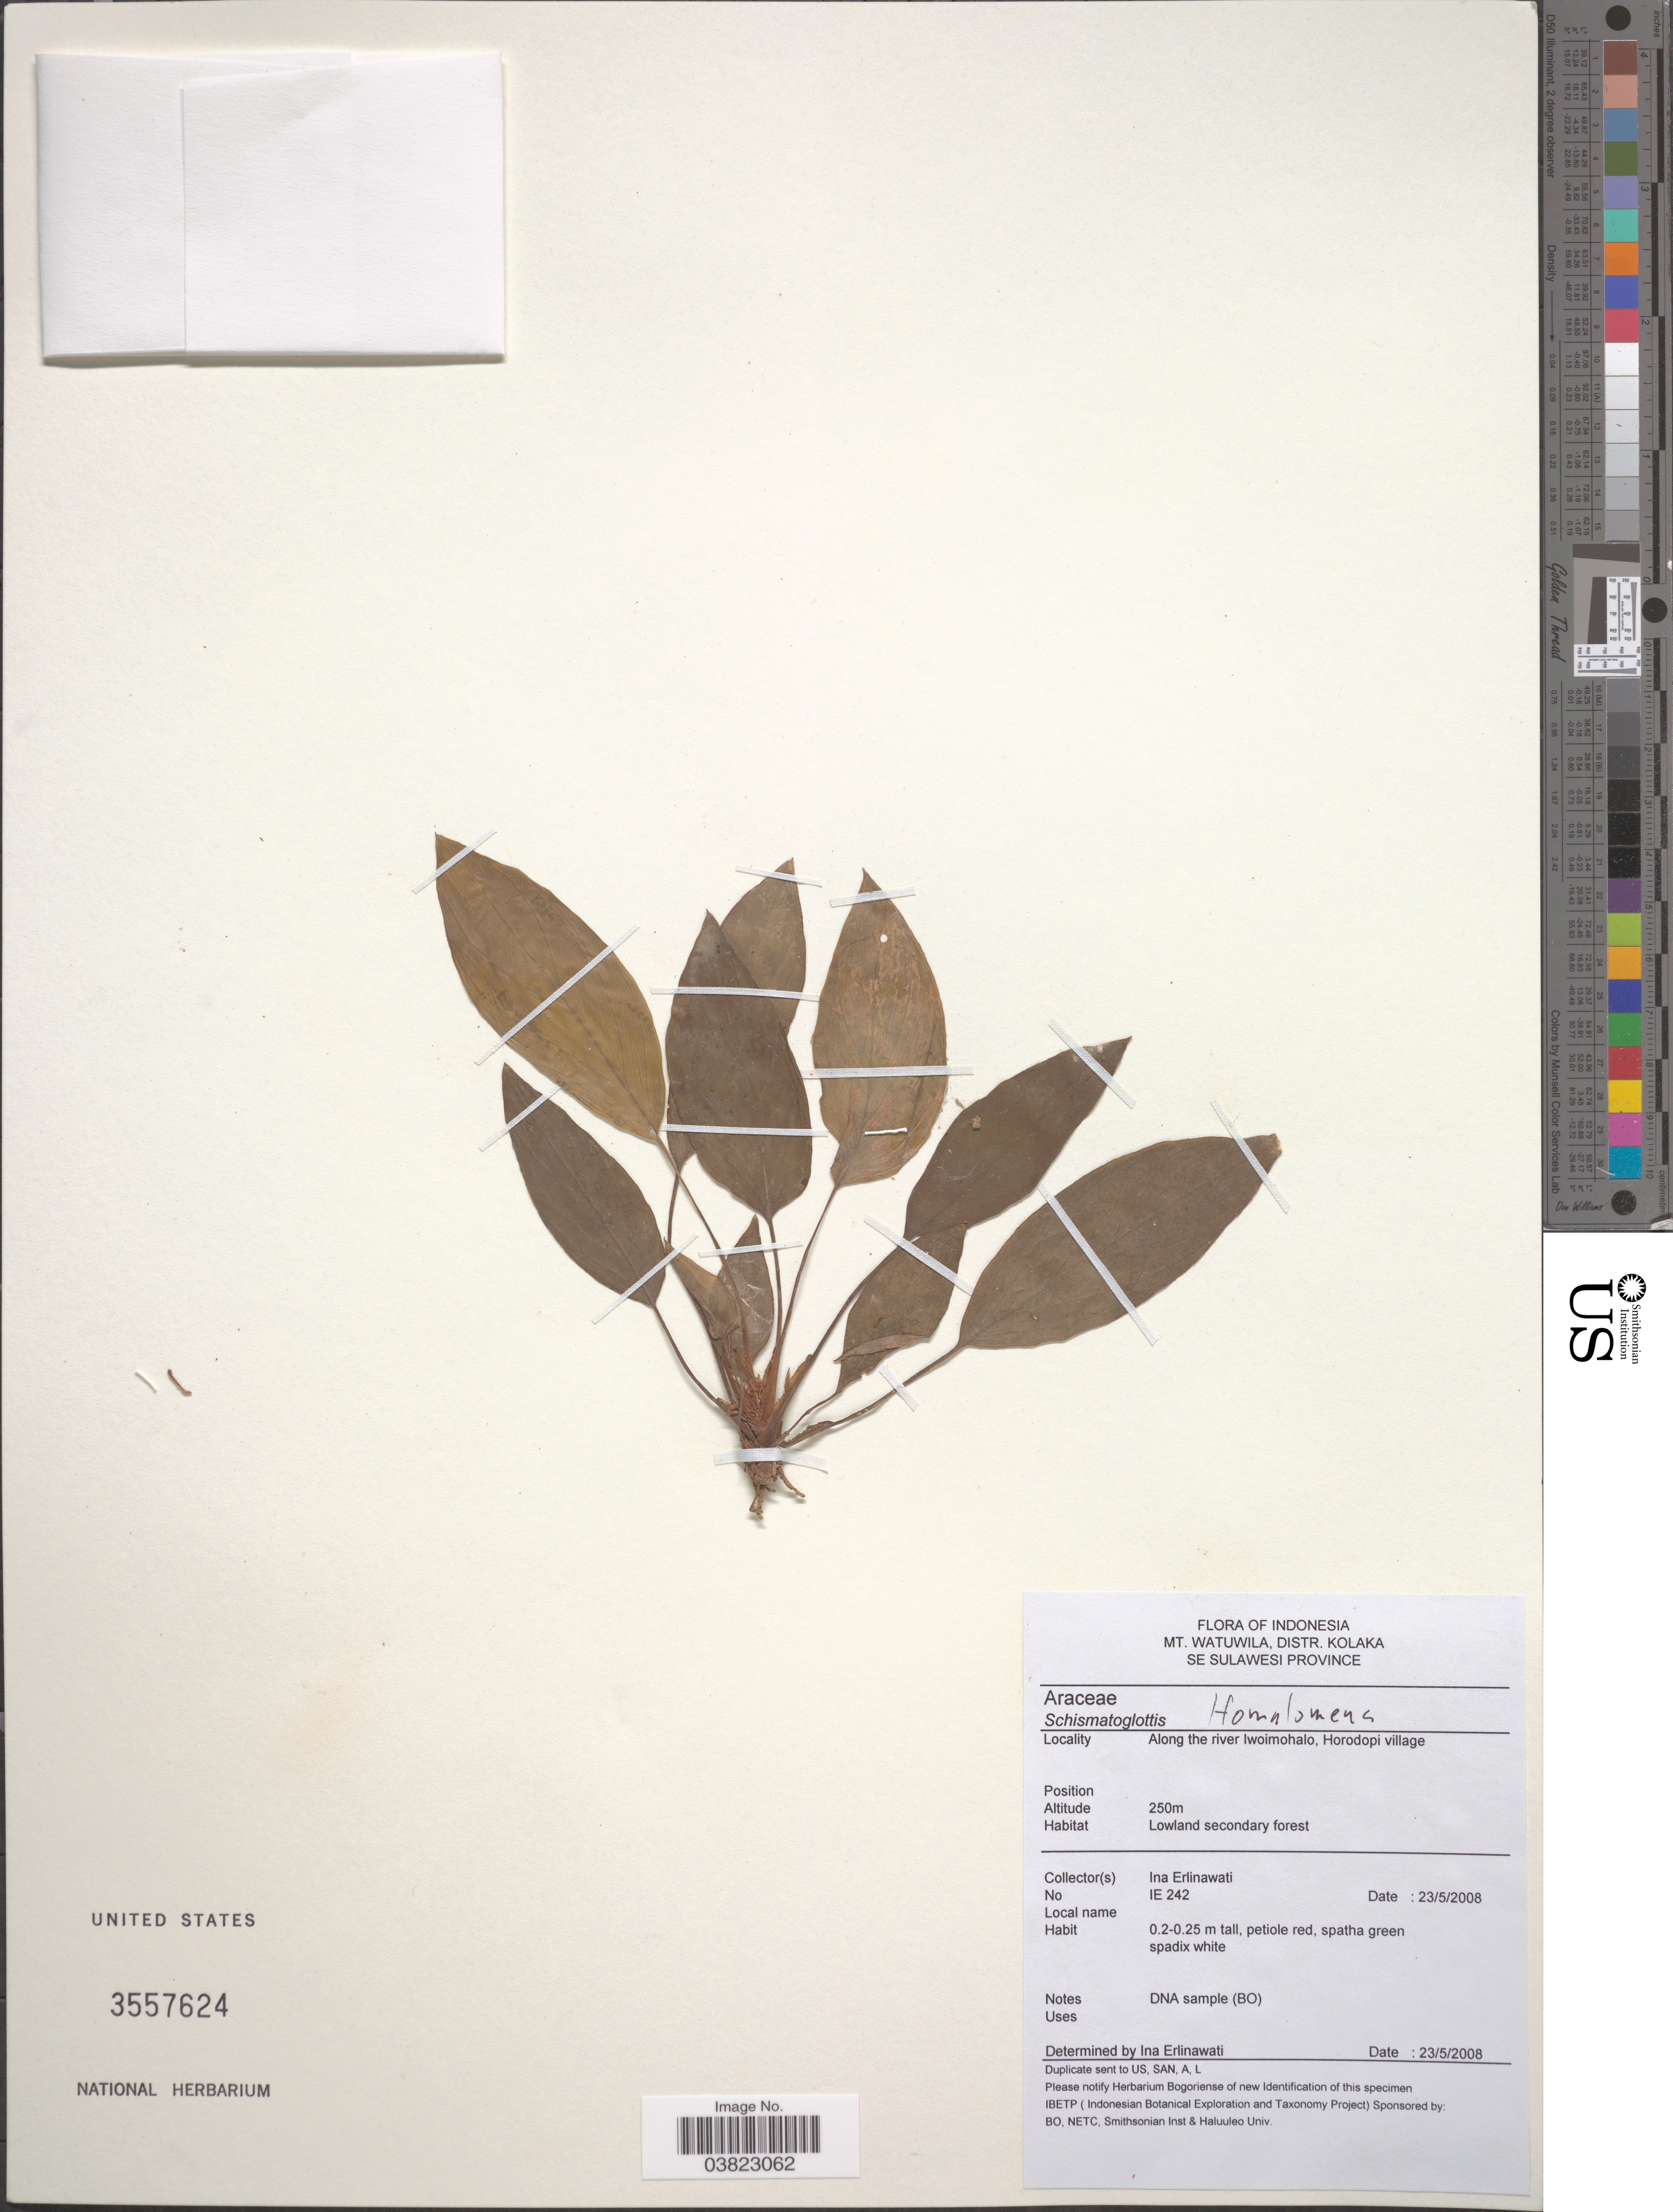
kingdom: Plantae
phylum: Tracheophyta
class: Liliopsida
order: Alismatales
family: Araceae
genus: Homalomena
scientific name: Homalomena sp.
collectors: I. Erlinawati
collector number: IE 242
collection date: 2008-05-23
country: Indonesia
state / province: Sulawesi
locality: Mt. Watuwila, Distr. Kolaka. SE Sulawesi Province. Along the river Iwoimohalo, Horodopi village.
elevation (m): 250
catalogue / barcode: US 3557624